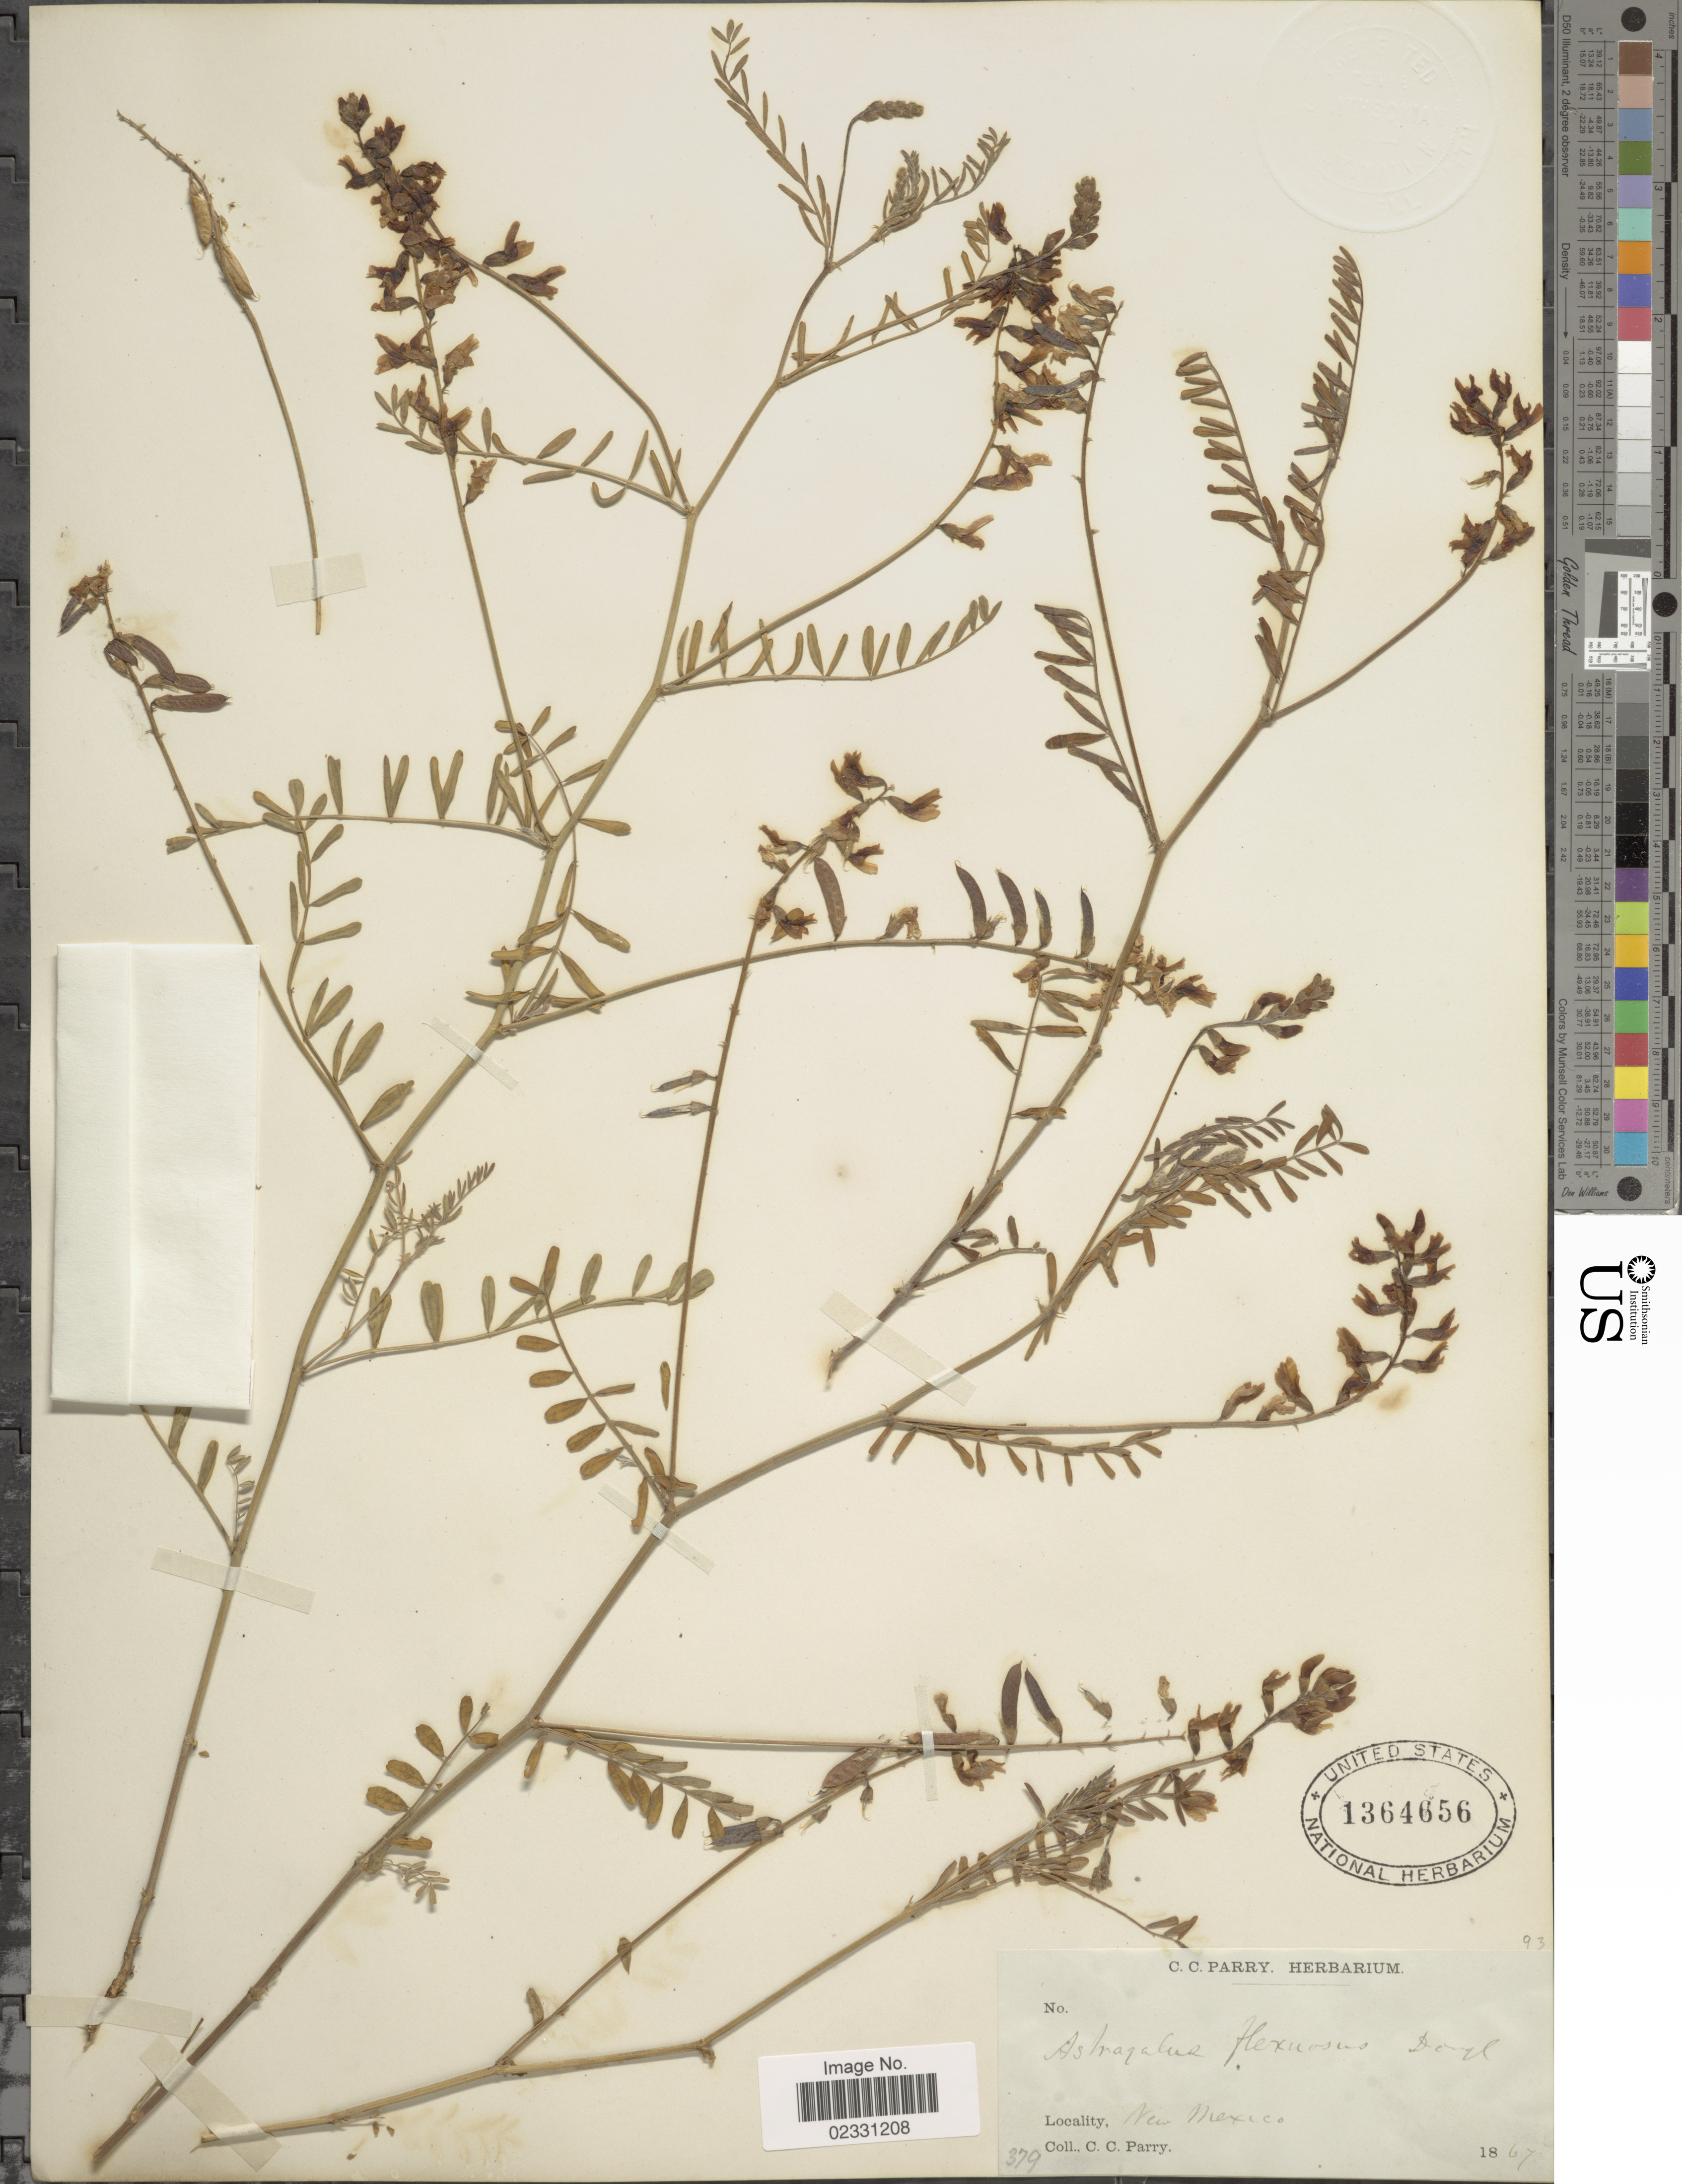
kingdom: Plantae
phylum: Tracheophyta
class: Magnoliopsida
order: Fabales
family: Fabaceae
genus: Astragalus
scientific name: Astragalus flexuosus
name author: (Hook.) Douglas ex G. Don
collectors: C. C. Parry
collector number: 379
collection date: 1867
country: United States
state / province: New Mexico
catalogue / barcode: US 1364656